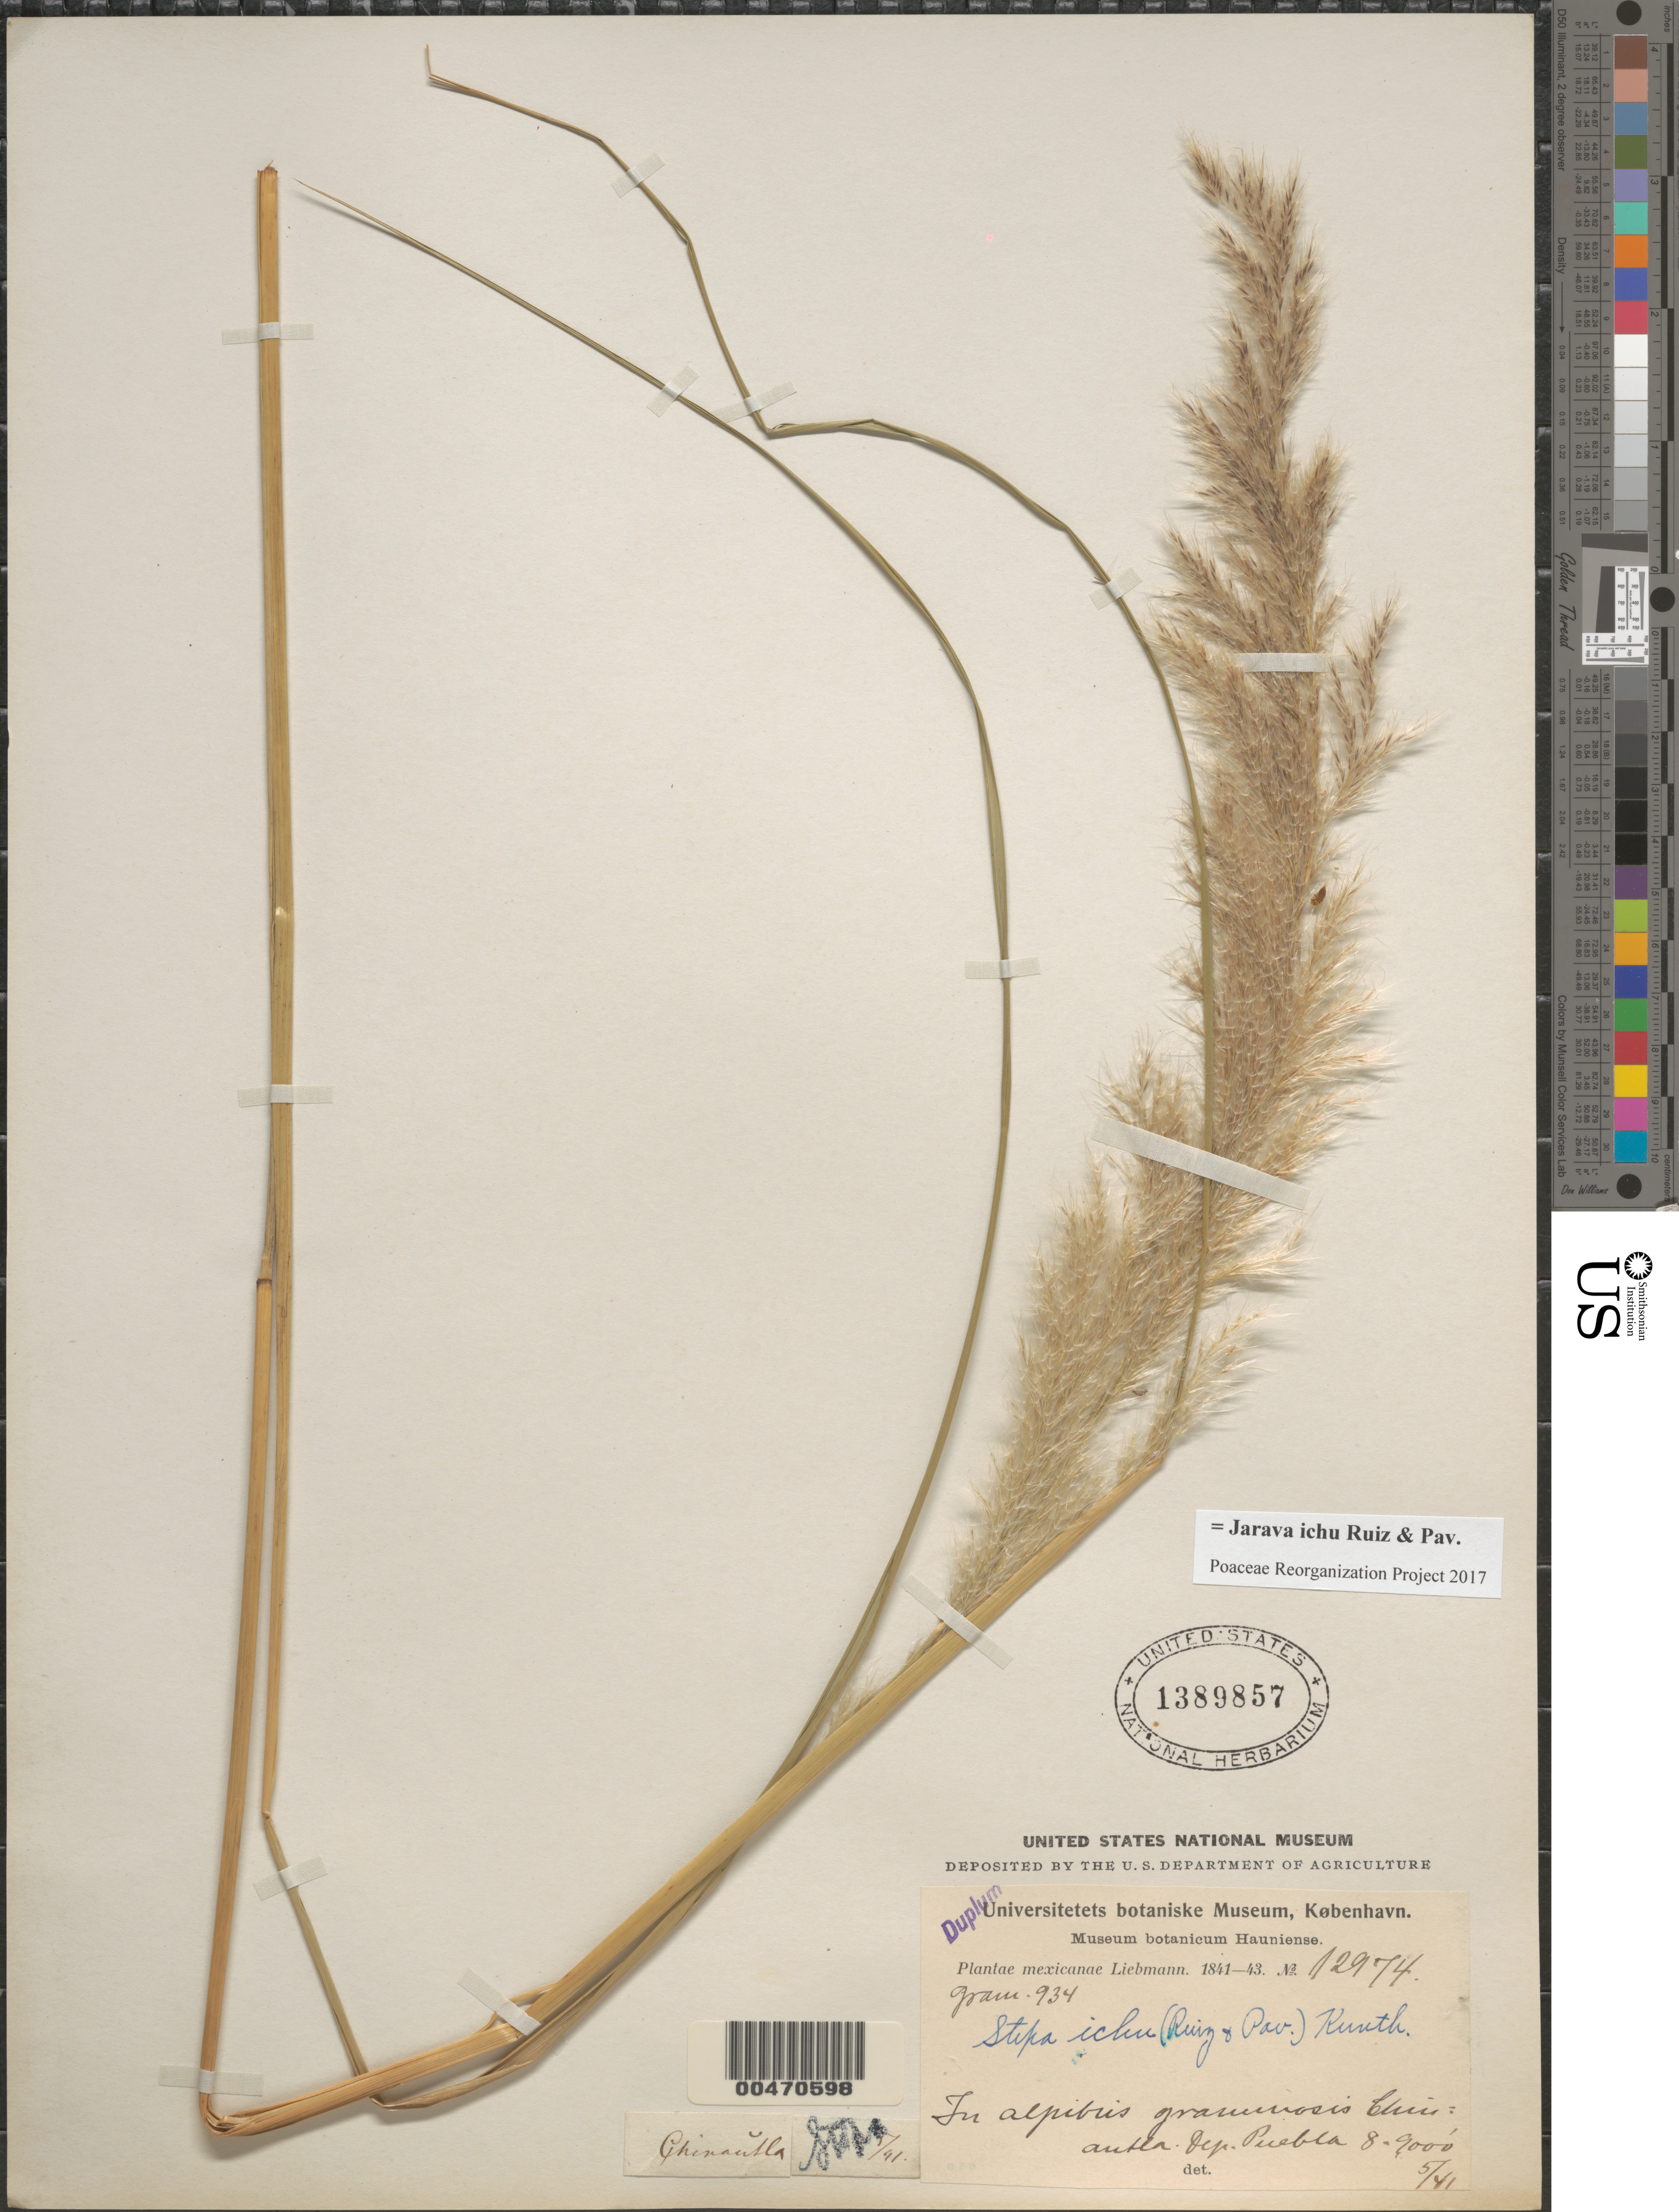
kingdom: Plantae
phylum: Tracheophyta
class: Liliopsida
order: Poales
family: Poaceae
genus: Jarava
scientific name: Jarava ichu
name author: Ruiz & Pav.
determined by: Poaceae Reorganization Project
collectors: F. M. Liebmann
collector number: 12974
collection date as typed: May 1841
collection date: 1841-05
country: Mexico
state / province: Puebla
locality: Chanantla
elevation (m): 2438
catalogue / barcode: US 1389857